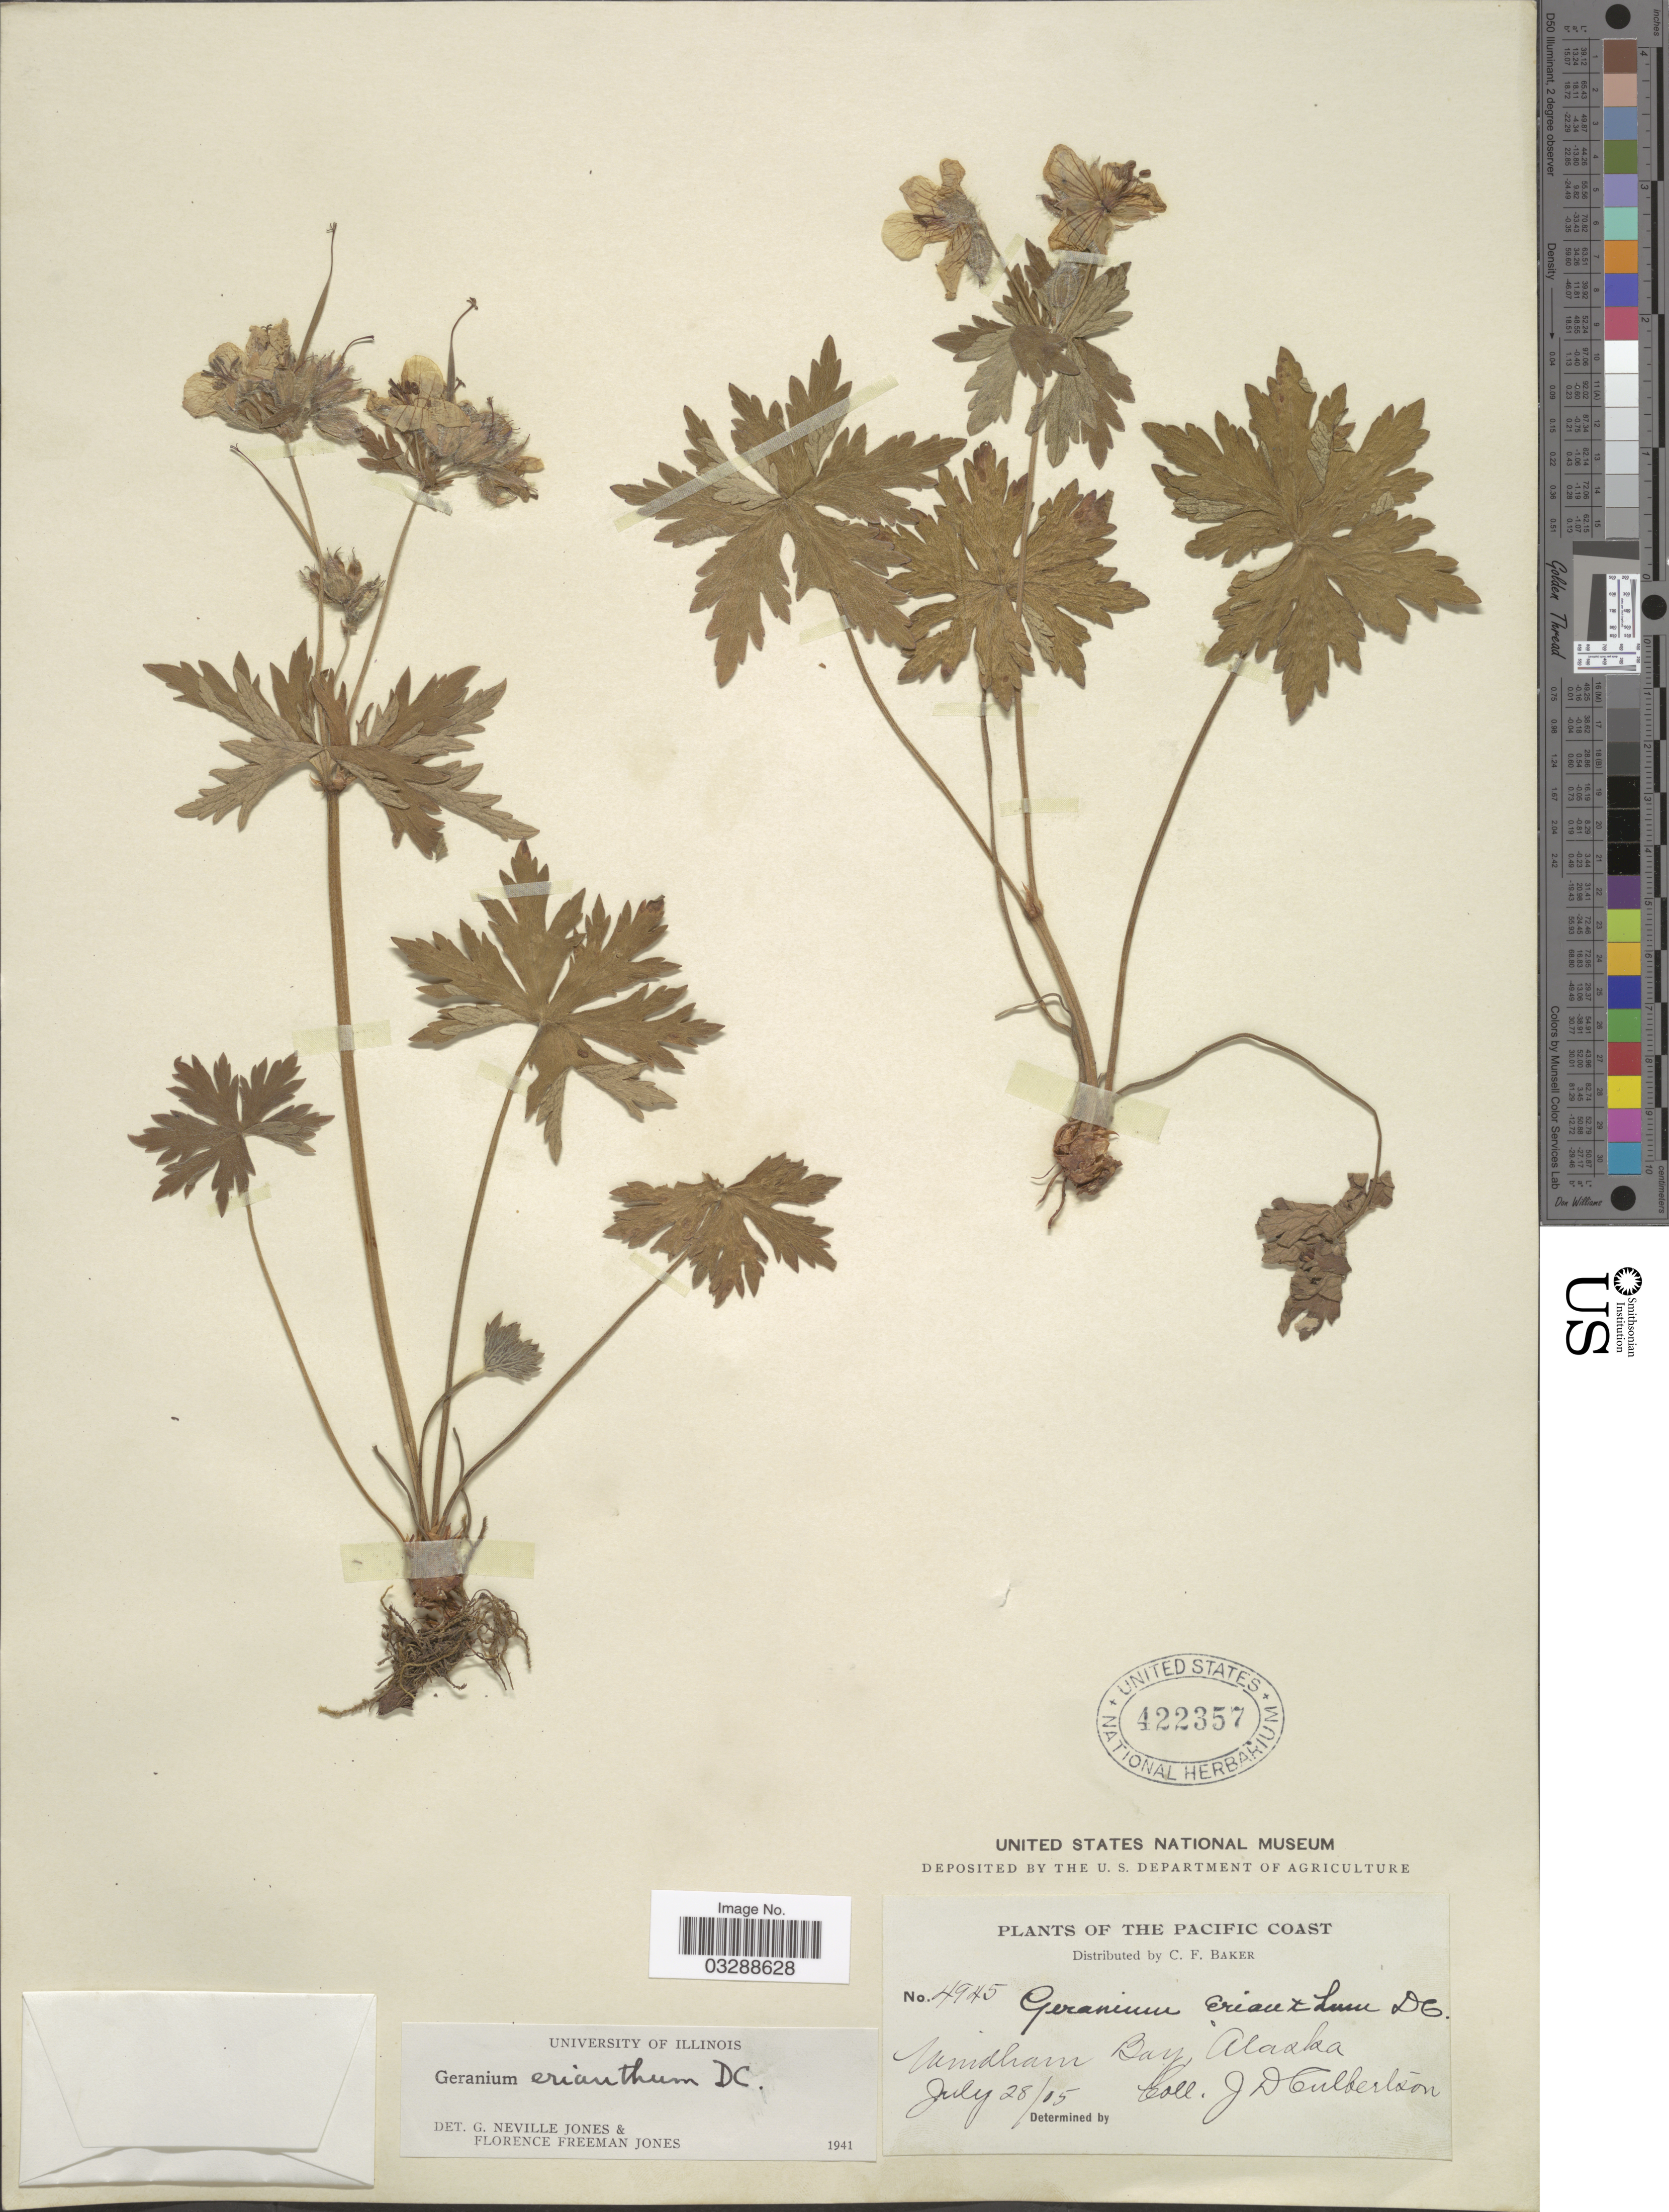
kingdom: Plantae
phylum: Tracheophyta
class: Magnoliopsida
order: Geraniales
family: Geraniaceae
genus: Geranium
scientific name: Geranium erianthum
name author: DC.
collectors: J. Culbertson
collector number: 4945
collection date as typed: Transcribed d/m/y: 28/7/5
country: United States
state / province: Alaska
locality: The Pacific Coast, Windham Bay.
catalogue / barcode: US 422357